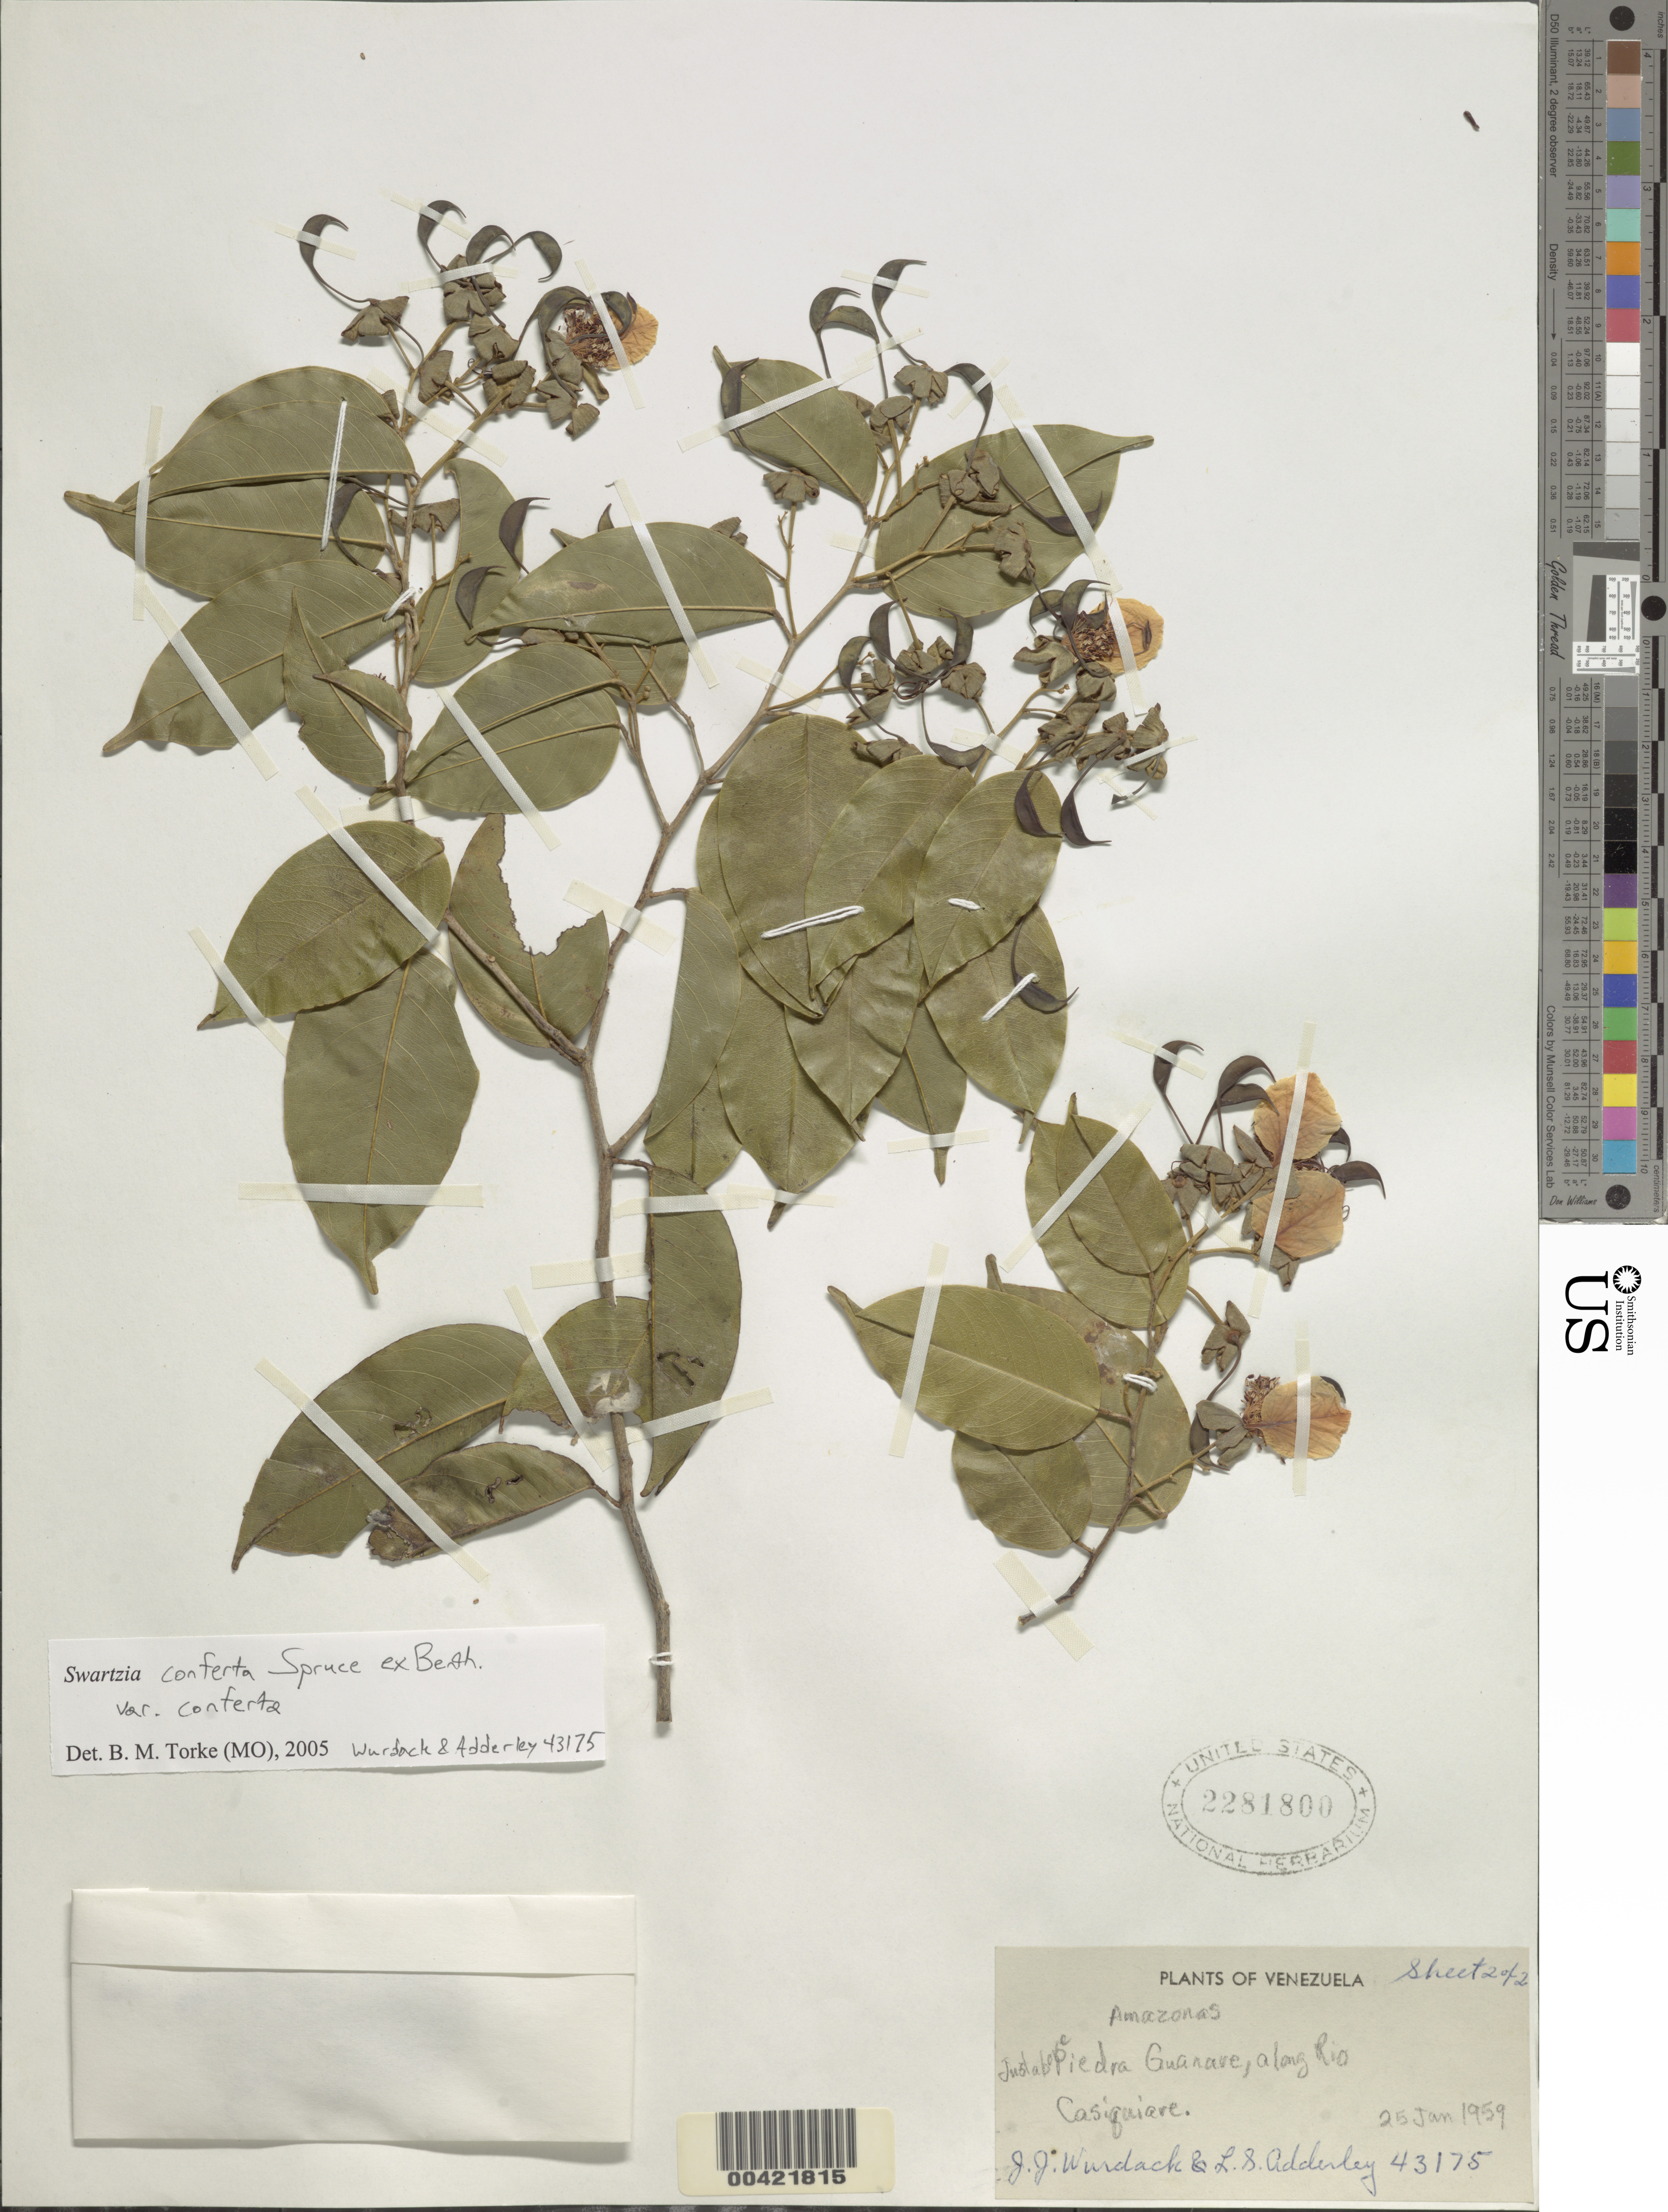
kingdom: Plantae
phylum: Tracheophyta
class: Magnoliopsida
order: Fabales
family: Fabaceae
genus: Swartzia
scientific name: Swartzia conferta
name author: Spruce ex Benth. in Mart.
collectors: J. J. Wurdack & L. S. Adderley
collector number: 43175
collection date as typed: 25 Jun 1959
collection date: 1959-06-25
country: Venezuela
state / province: Amazonas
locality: Just above Piedra Guanare, along Rio Casiquiare.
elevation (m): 110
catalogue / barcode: US 2281800